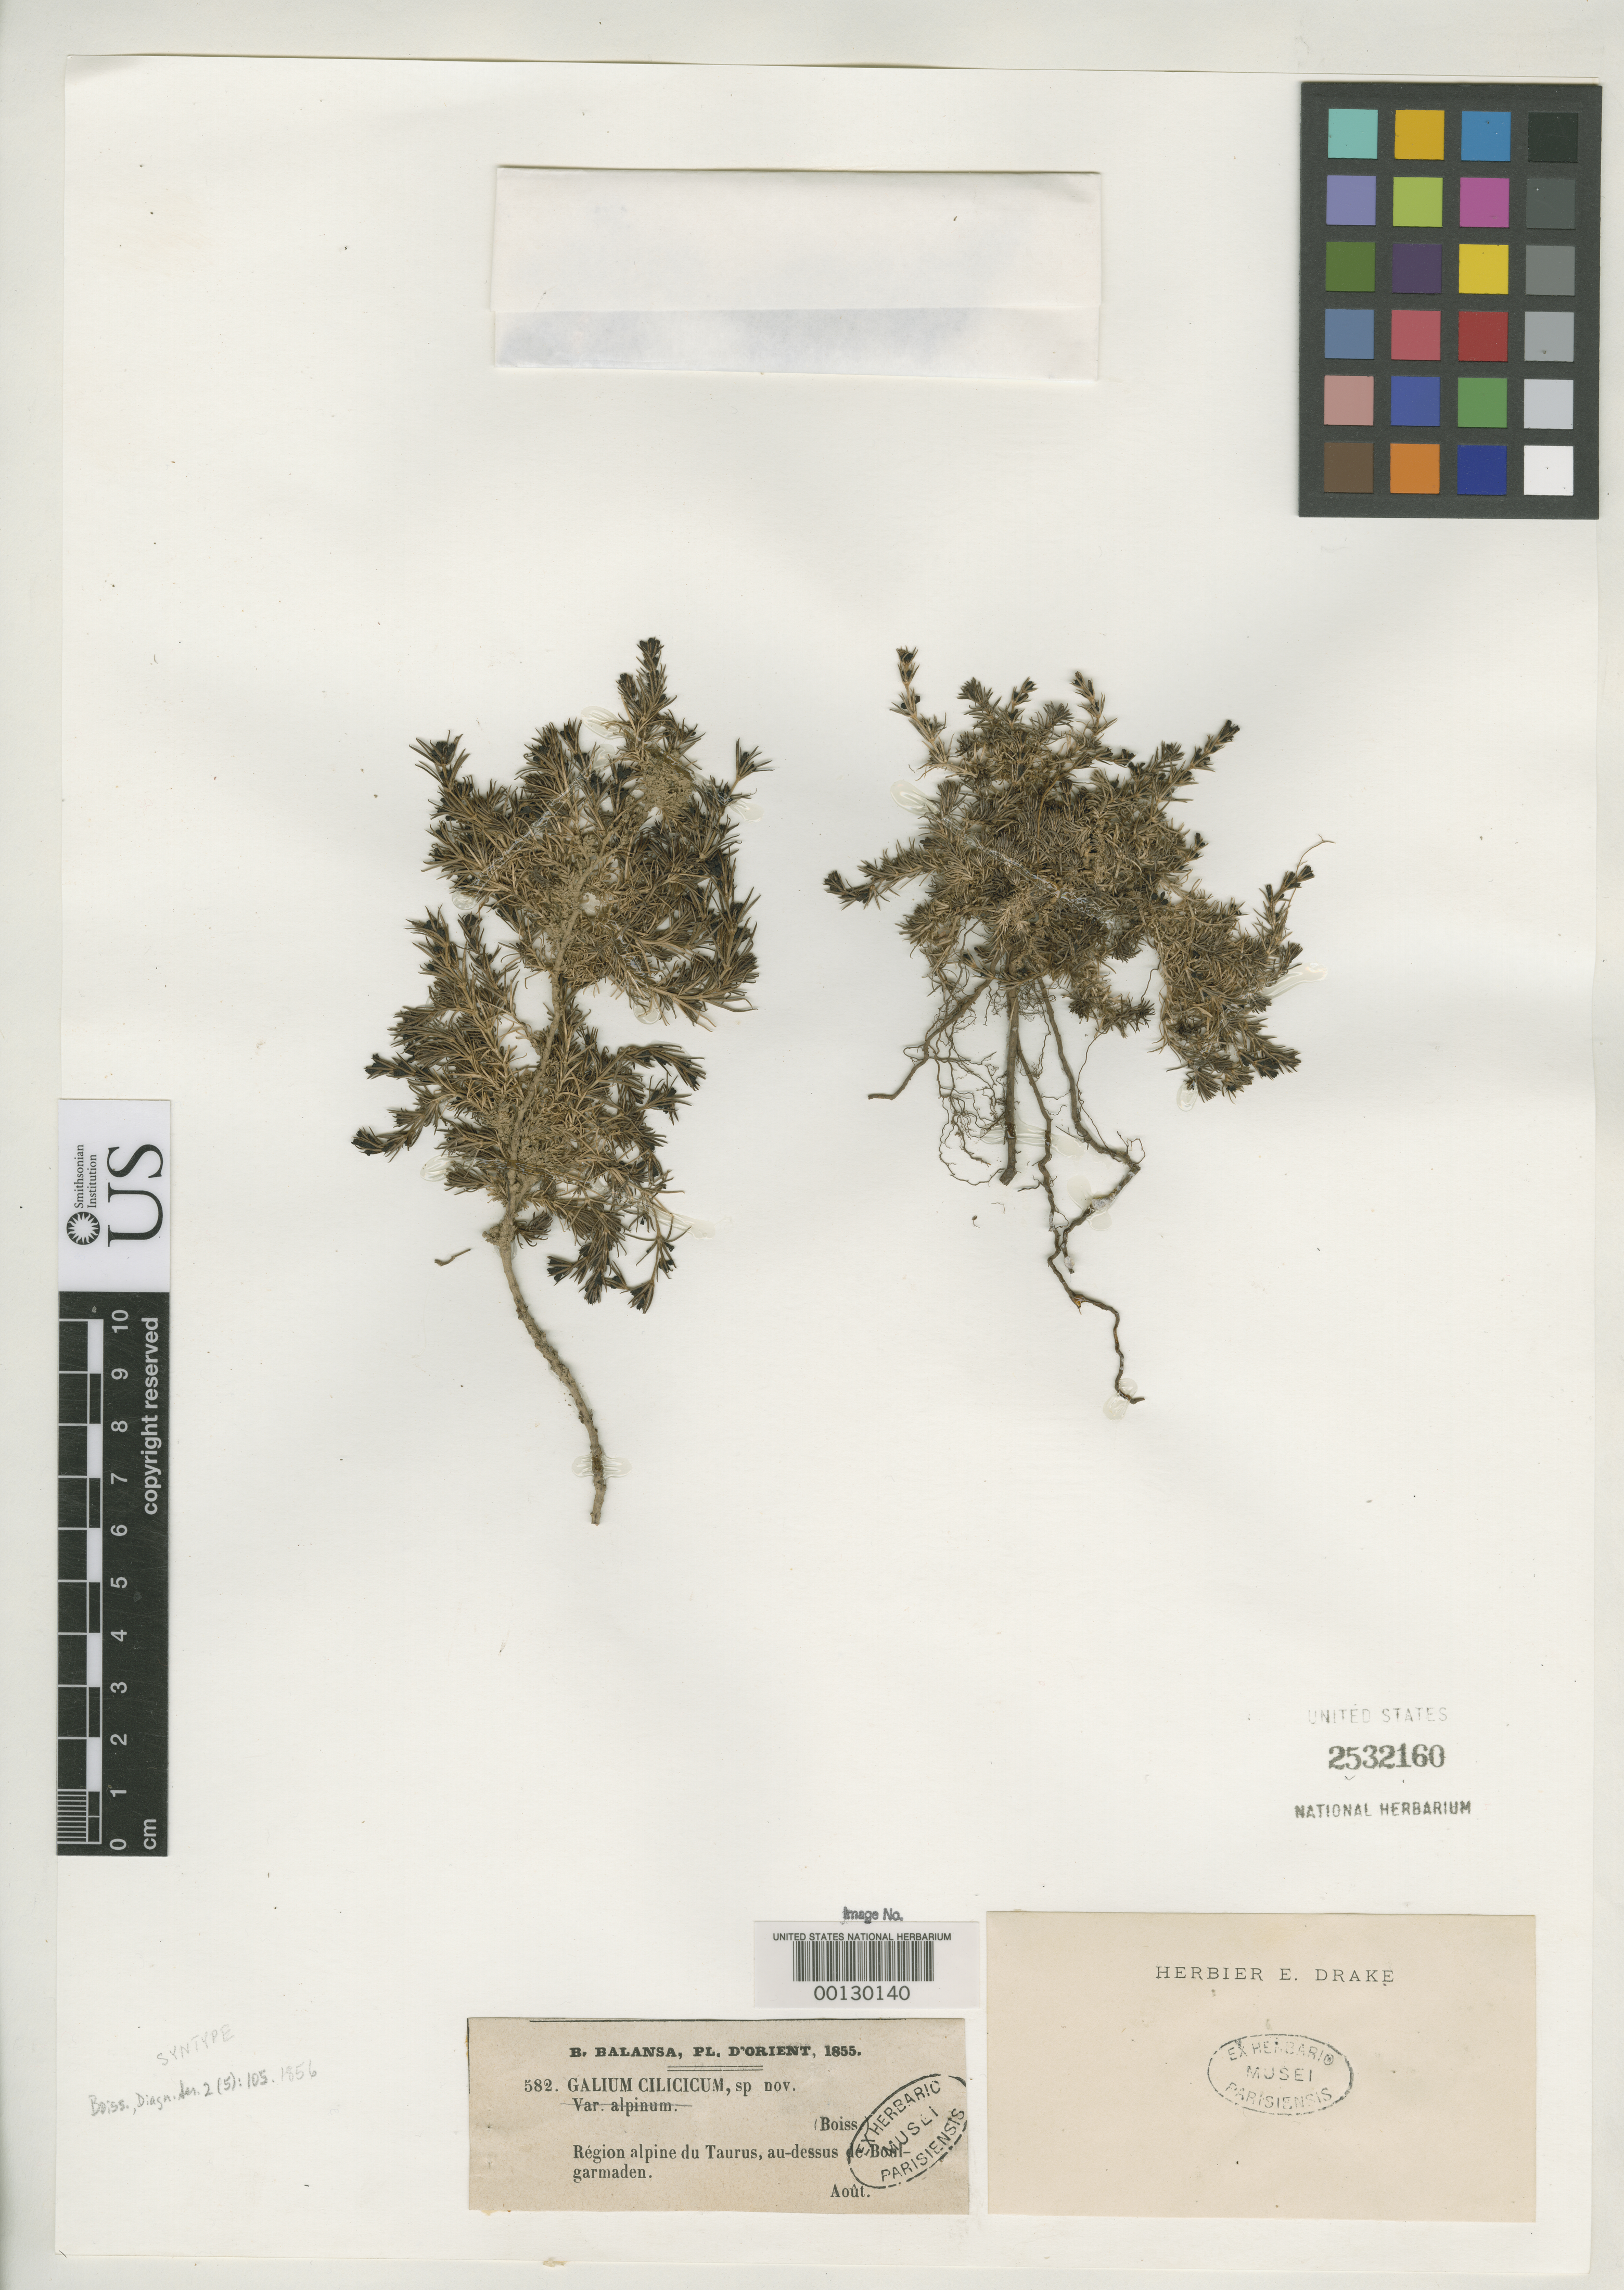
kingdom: Plantae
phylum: Tracheophyta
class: Magnoliopsida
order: Gentianales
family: Rubiaceae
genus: Galium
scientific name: Galium cilicicum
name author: Boiss.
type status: Syntype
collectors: B. Balansa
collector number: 582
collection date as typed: Aug 1855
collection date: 1855-08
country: Turkey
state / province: Icel / Maras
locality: Cilicia.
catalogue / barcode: US 2532160